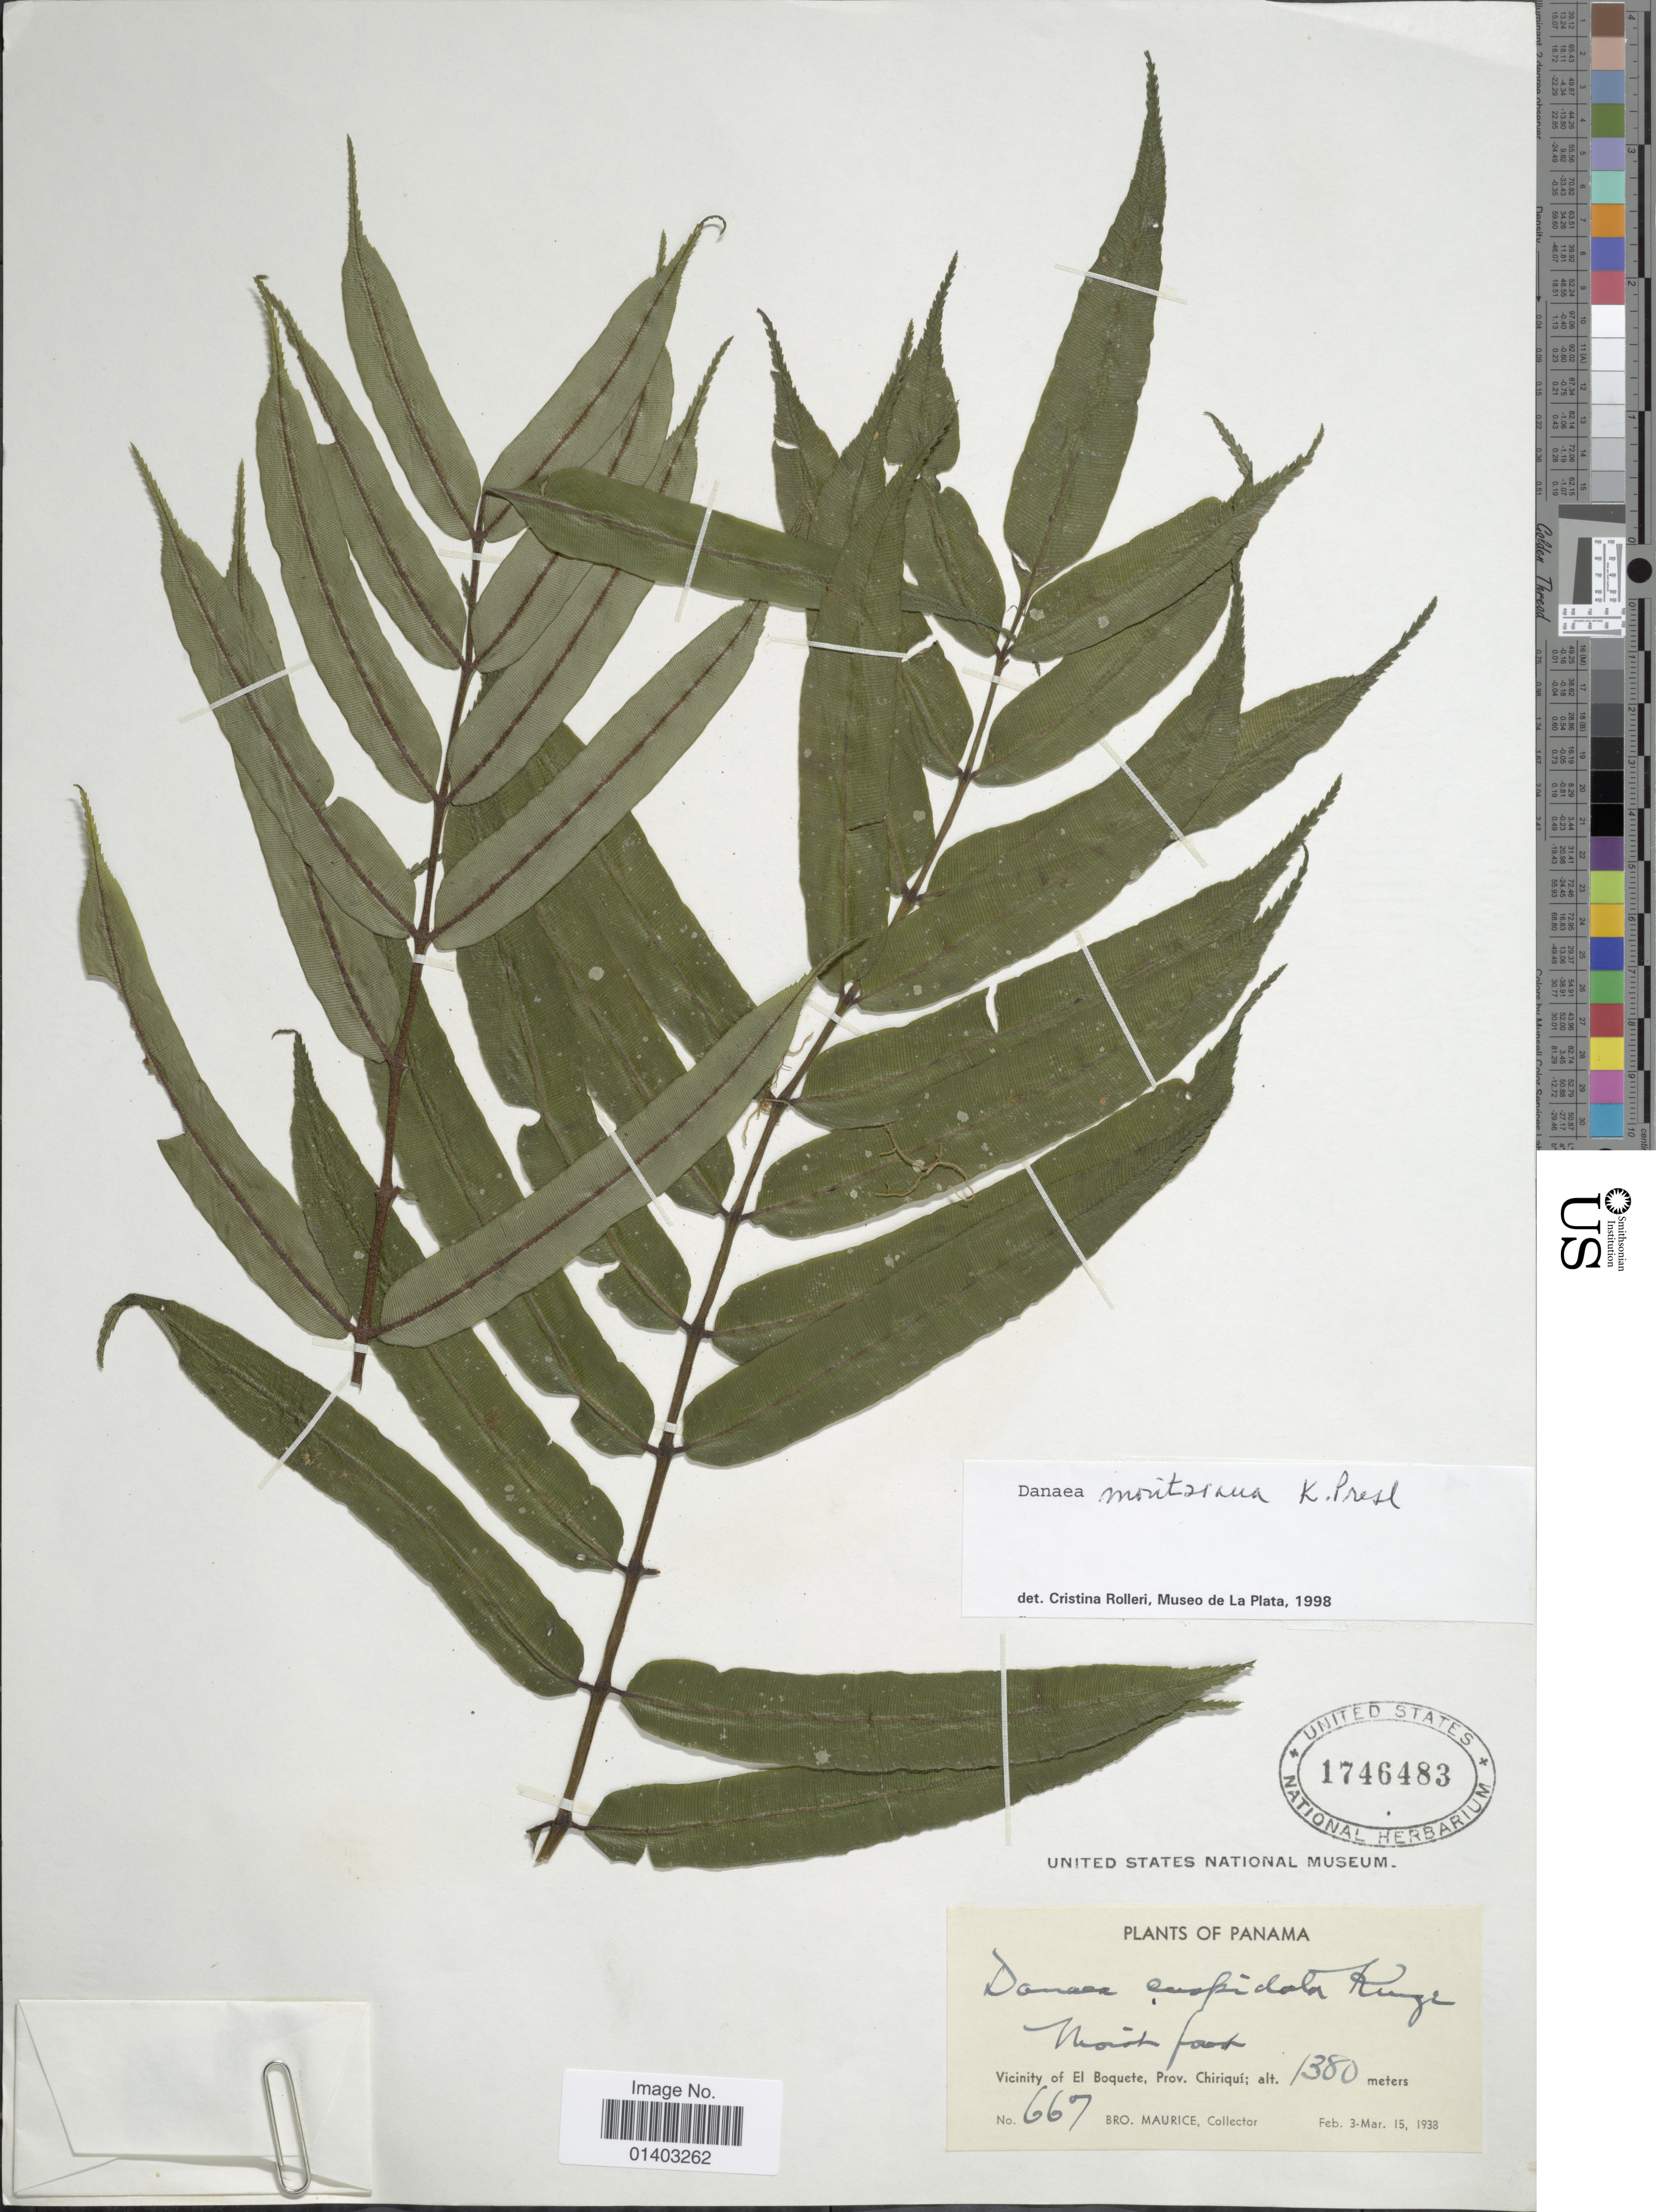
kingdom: Plantae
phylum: Tracheophyta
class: Polypodiopsida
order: Marattiales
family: Marattiaceae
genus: Danaea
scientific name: Danaea moritziana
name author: C. Presl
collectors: B. Maurice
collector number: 667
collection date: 1938-02-03/1938-03-15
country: Panama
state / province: Chiriqui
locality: Vicinity of El Boquete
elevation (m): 1380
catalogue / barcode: US 1746483